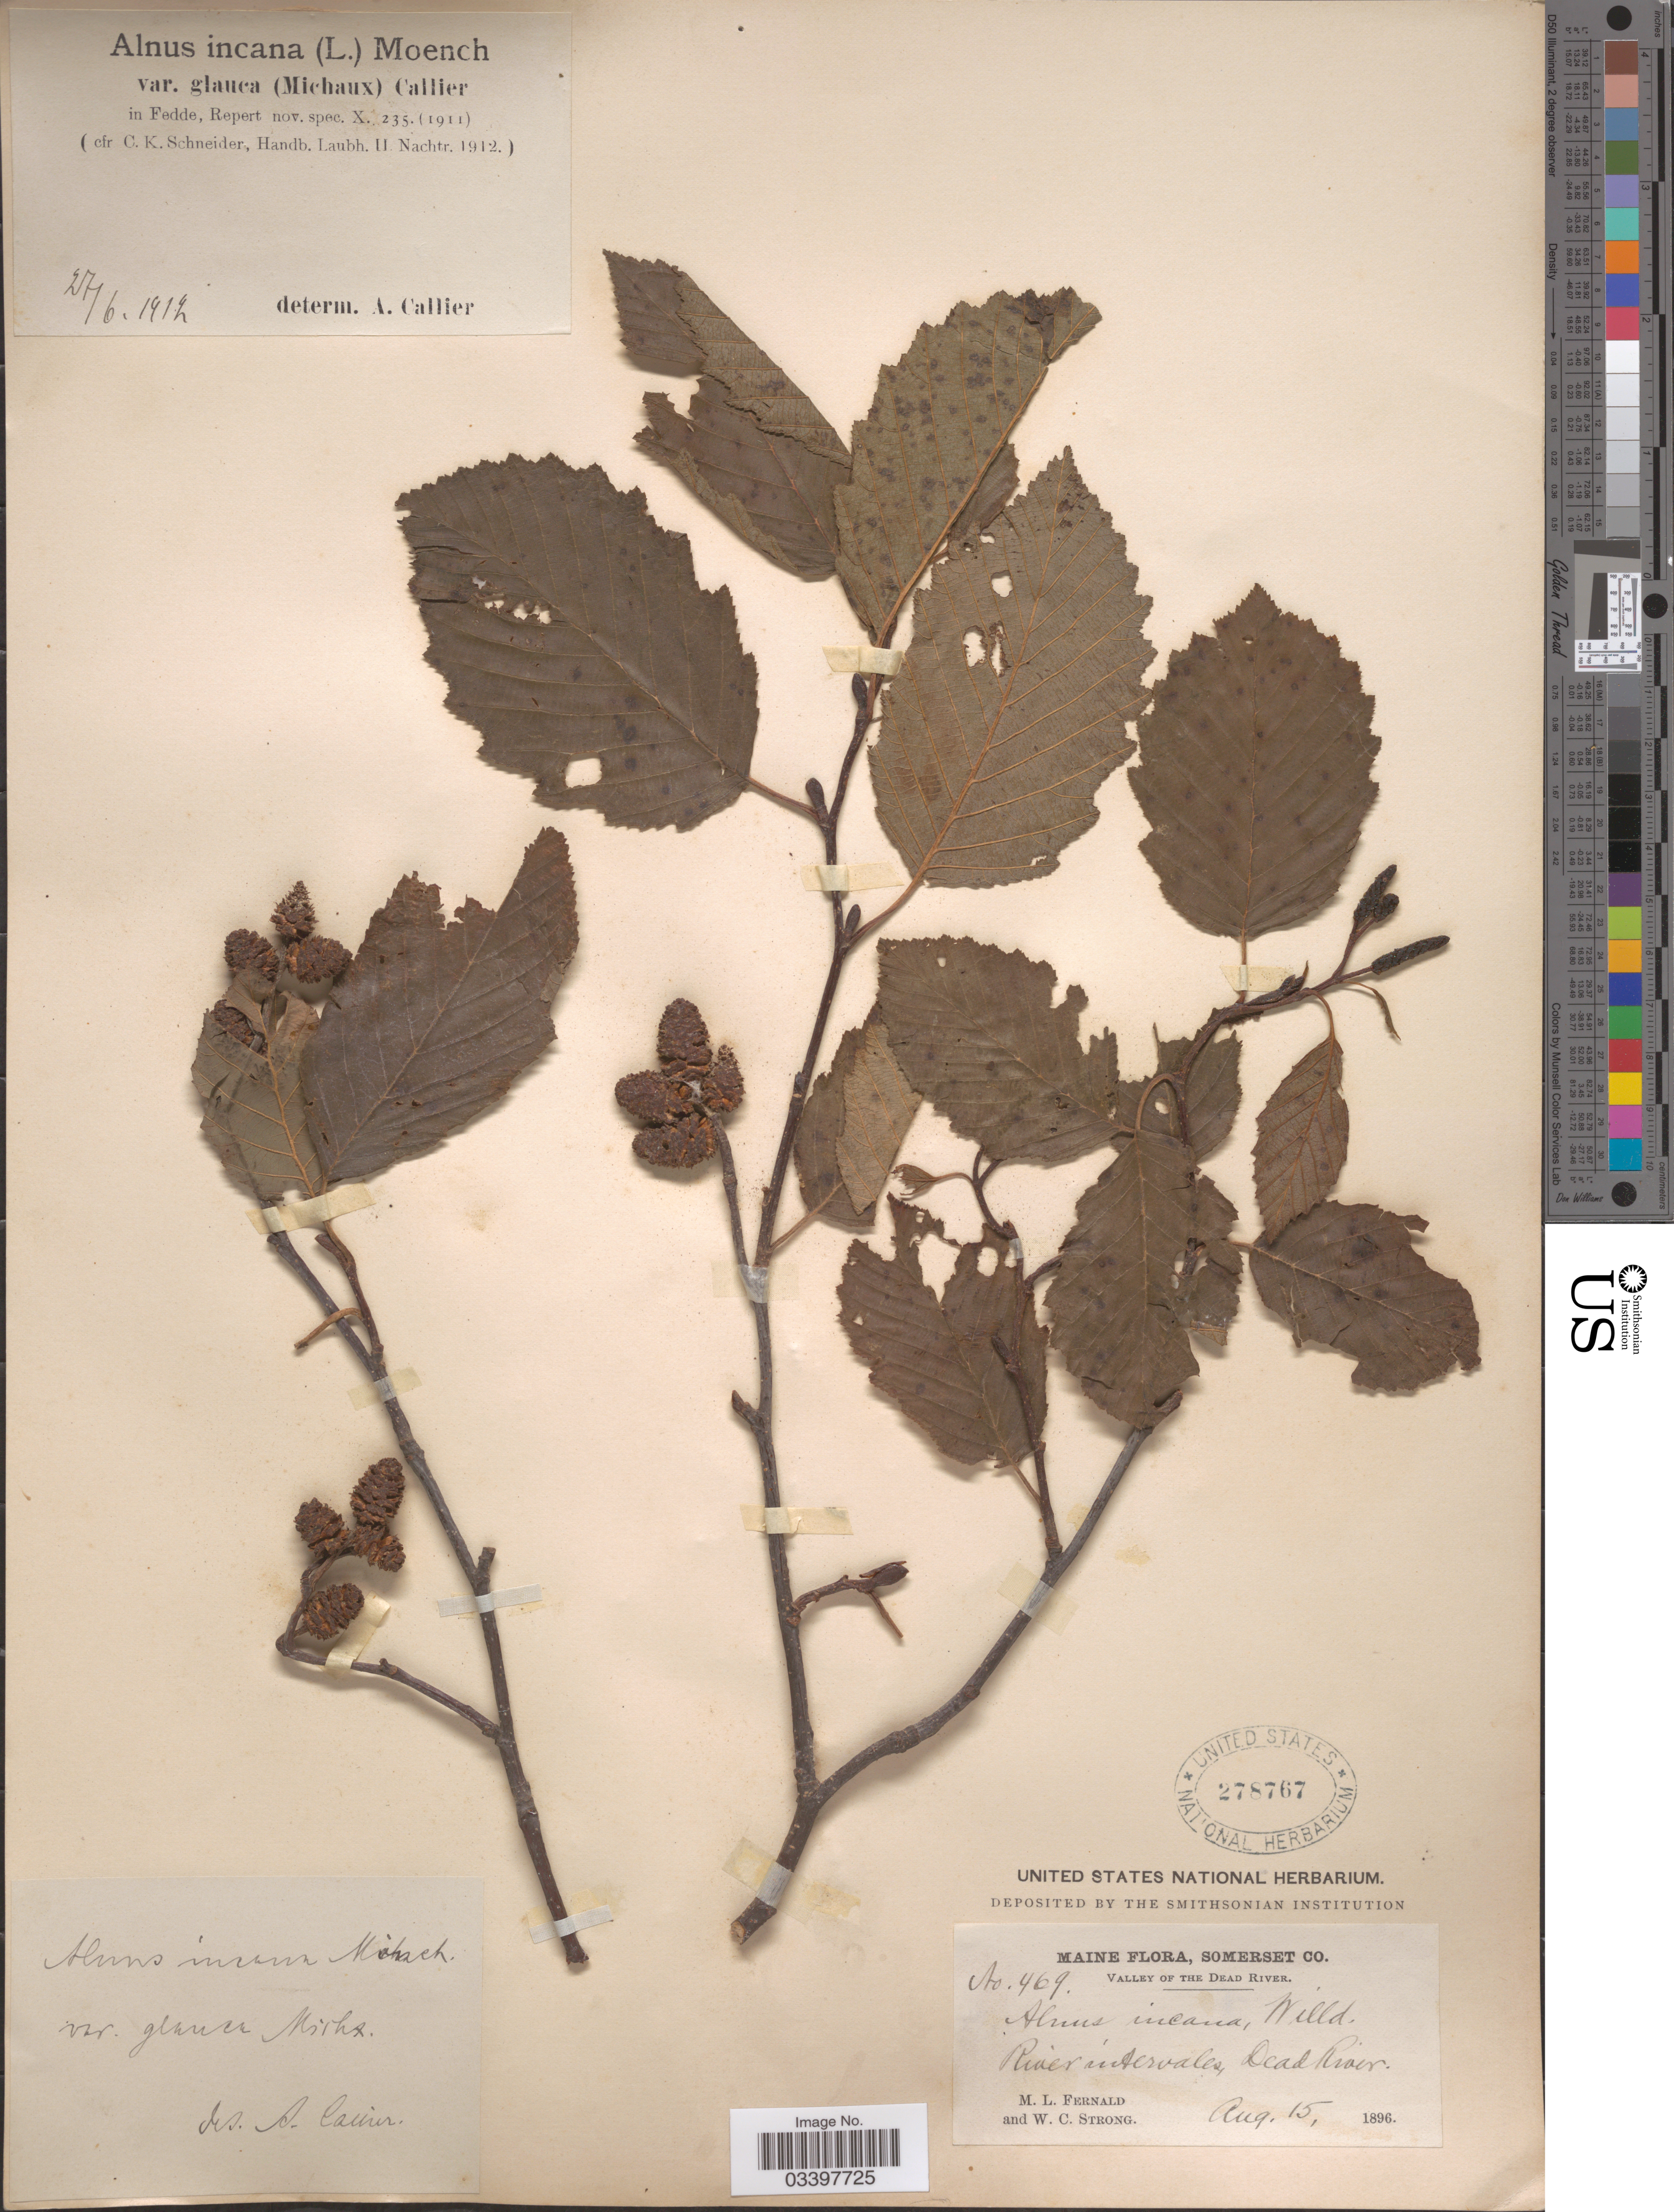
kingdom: Plantae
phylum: Tracheophyta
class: Magnoliopsida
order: Fagales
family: Betulaceae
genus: Alnus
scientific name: Alnus incana subsp. rugosa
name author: (Du Roi) R.T. Clausen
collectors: M. L. Fernald & W. C. Strong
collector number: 469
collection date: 1896-08-15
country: United States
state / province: Maine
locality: Somerset Co., Valley of The Dead River. River intervales, Dead River.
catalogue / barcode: US 278767